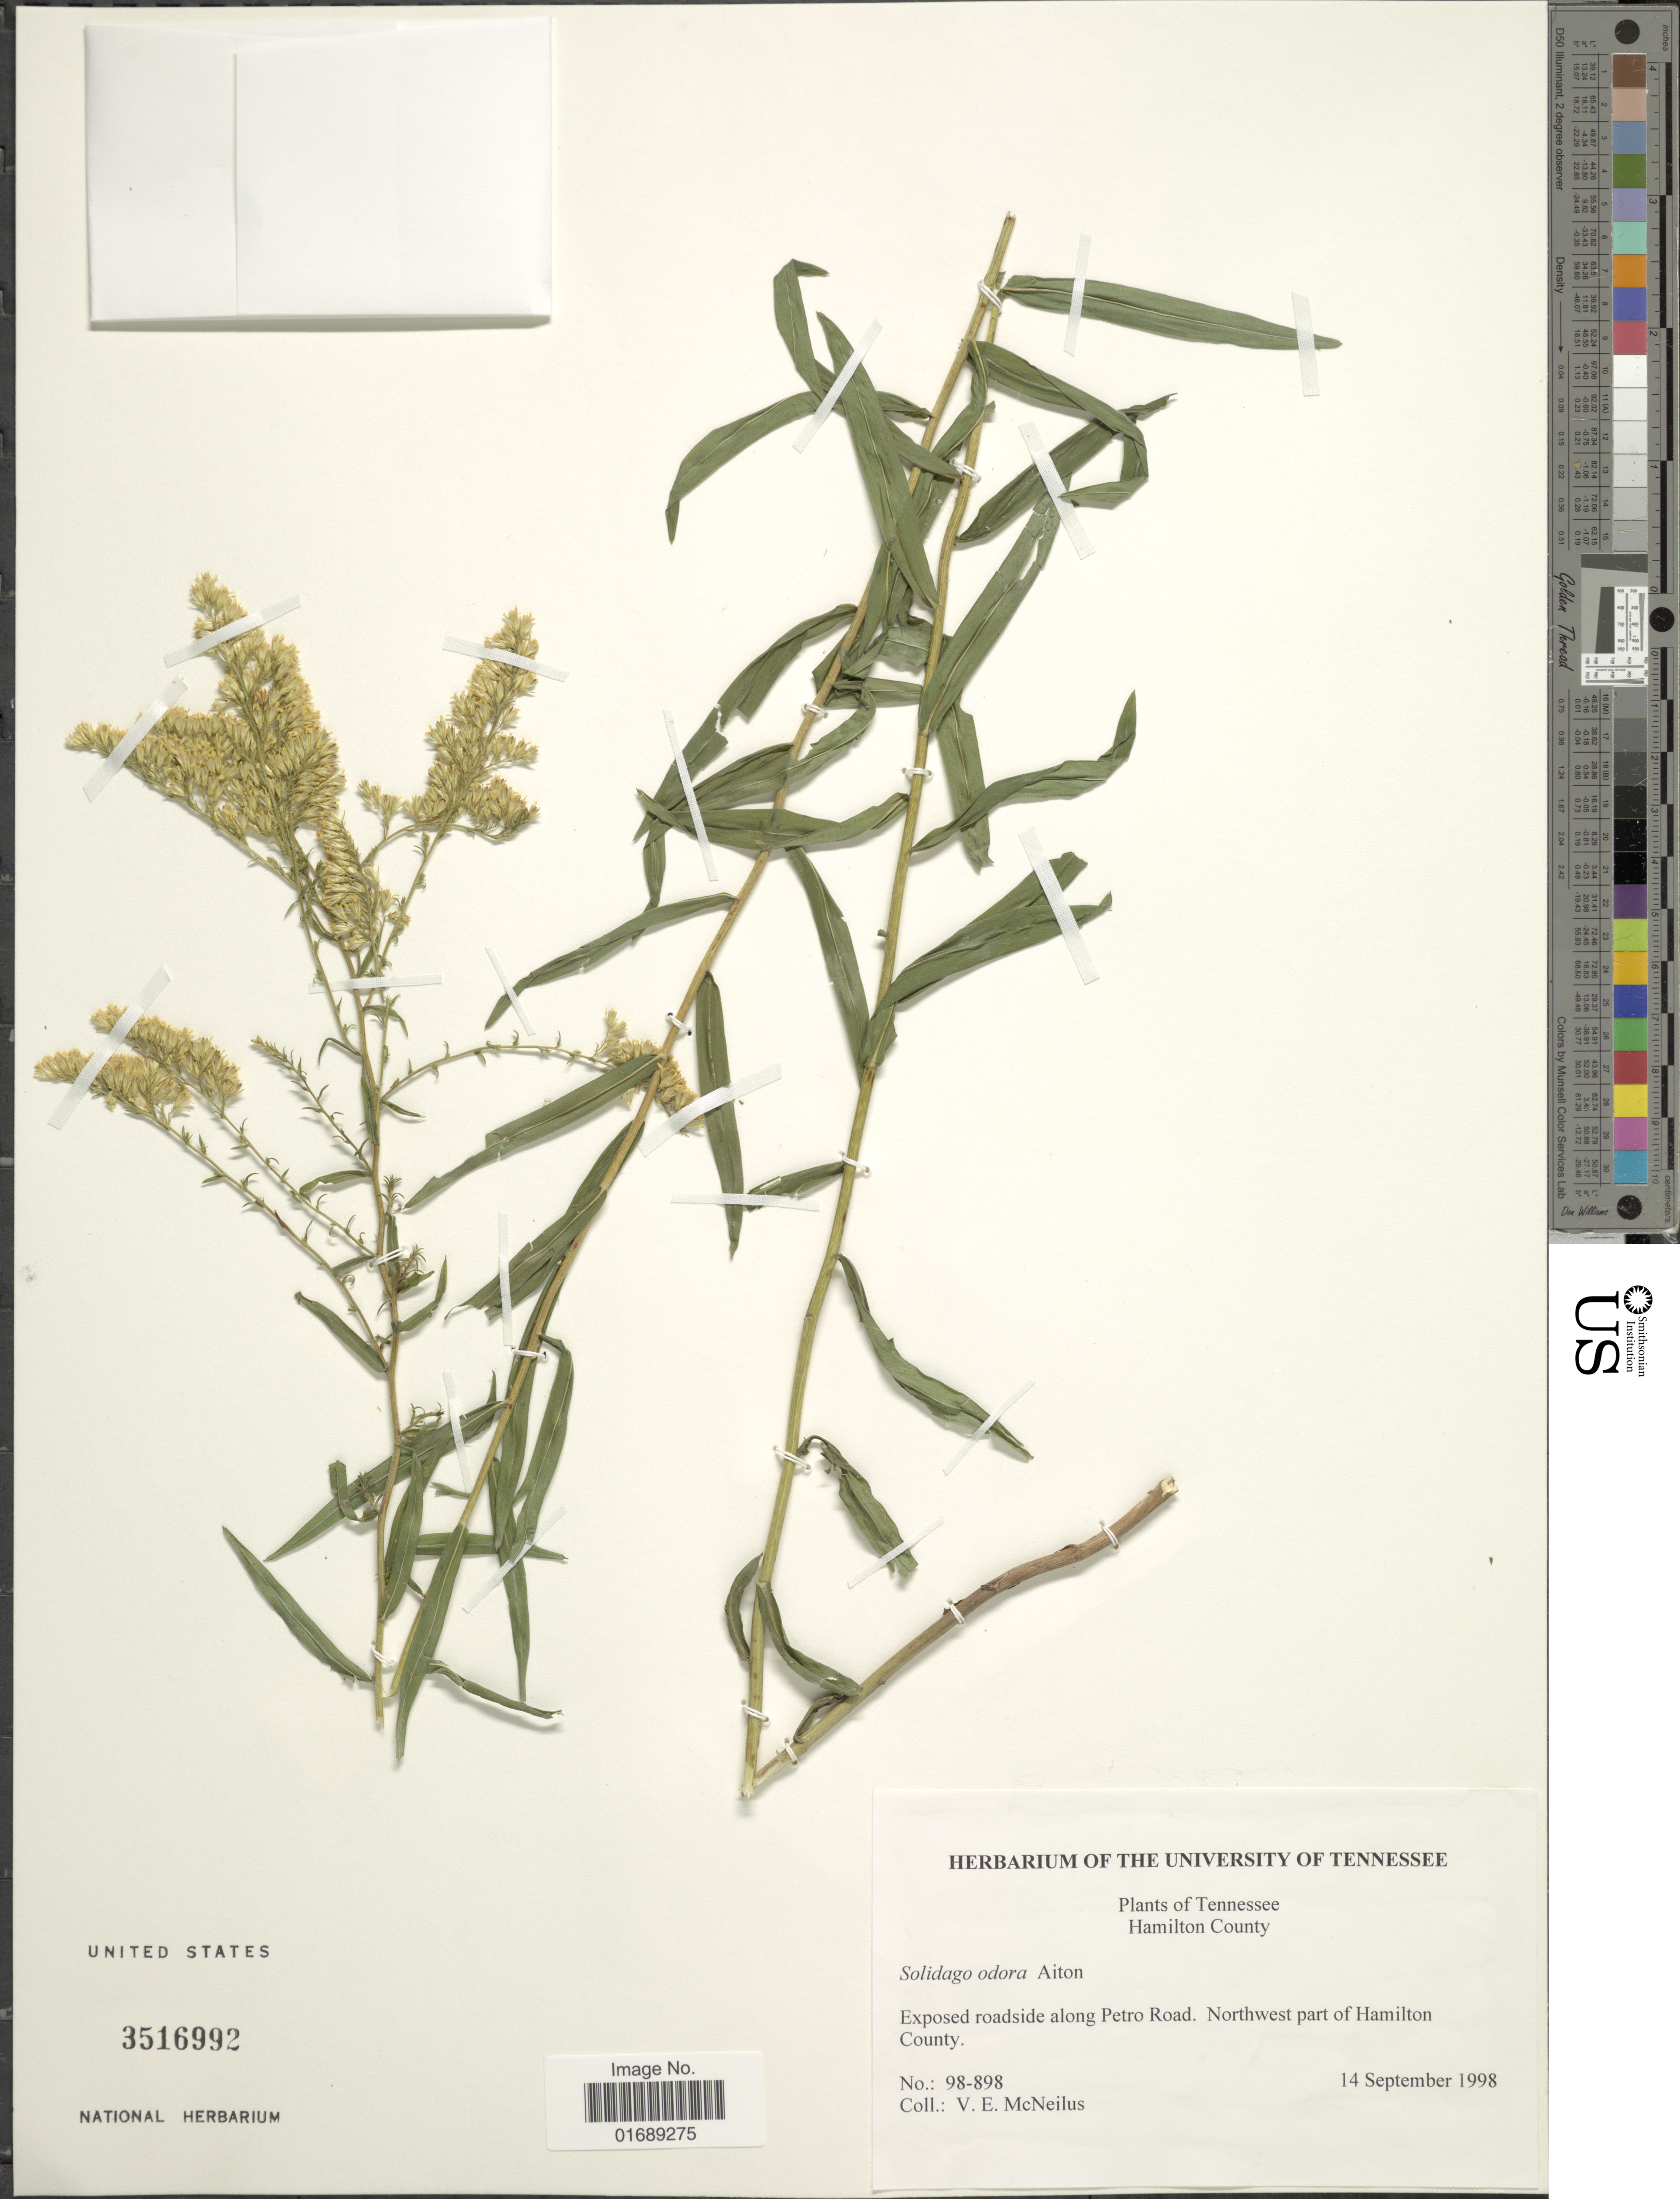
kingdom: Plantae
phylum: Tracheophyta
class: Magnoliopsida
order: Asterales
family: Asteraceae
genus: Solidago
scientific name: Solidago odora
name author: Aiton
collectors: V. Mcneilus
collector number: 98-898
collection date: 1998-09-14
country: United States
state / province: Tennessee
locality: Hamilton County, Exposed roadside along Petro Road. Northwest part of Hamilton County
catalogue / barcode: US 3516992